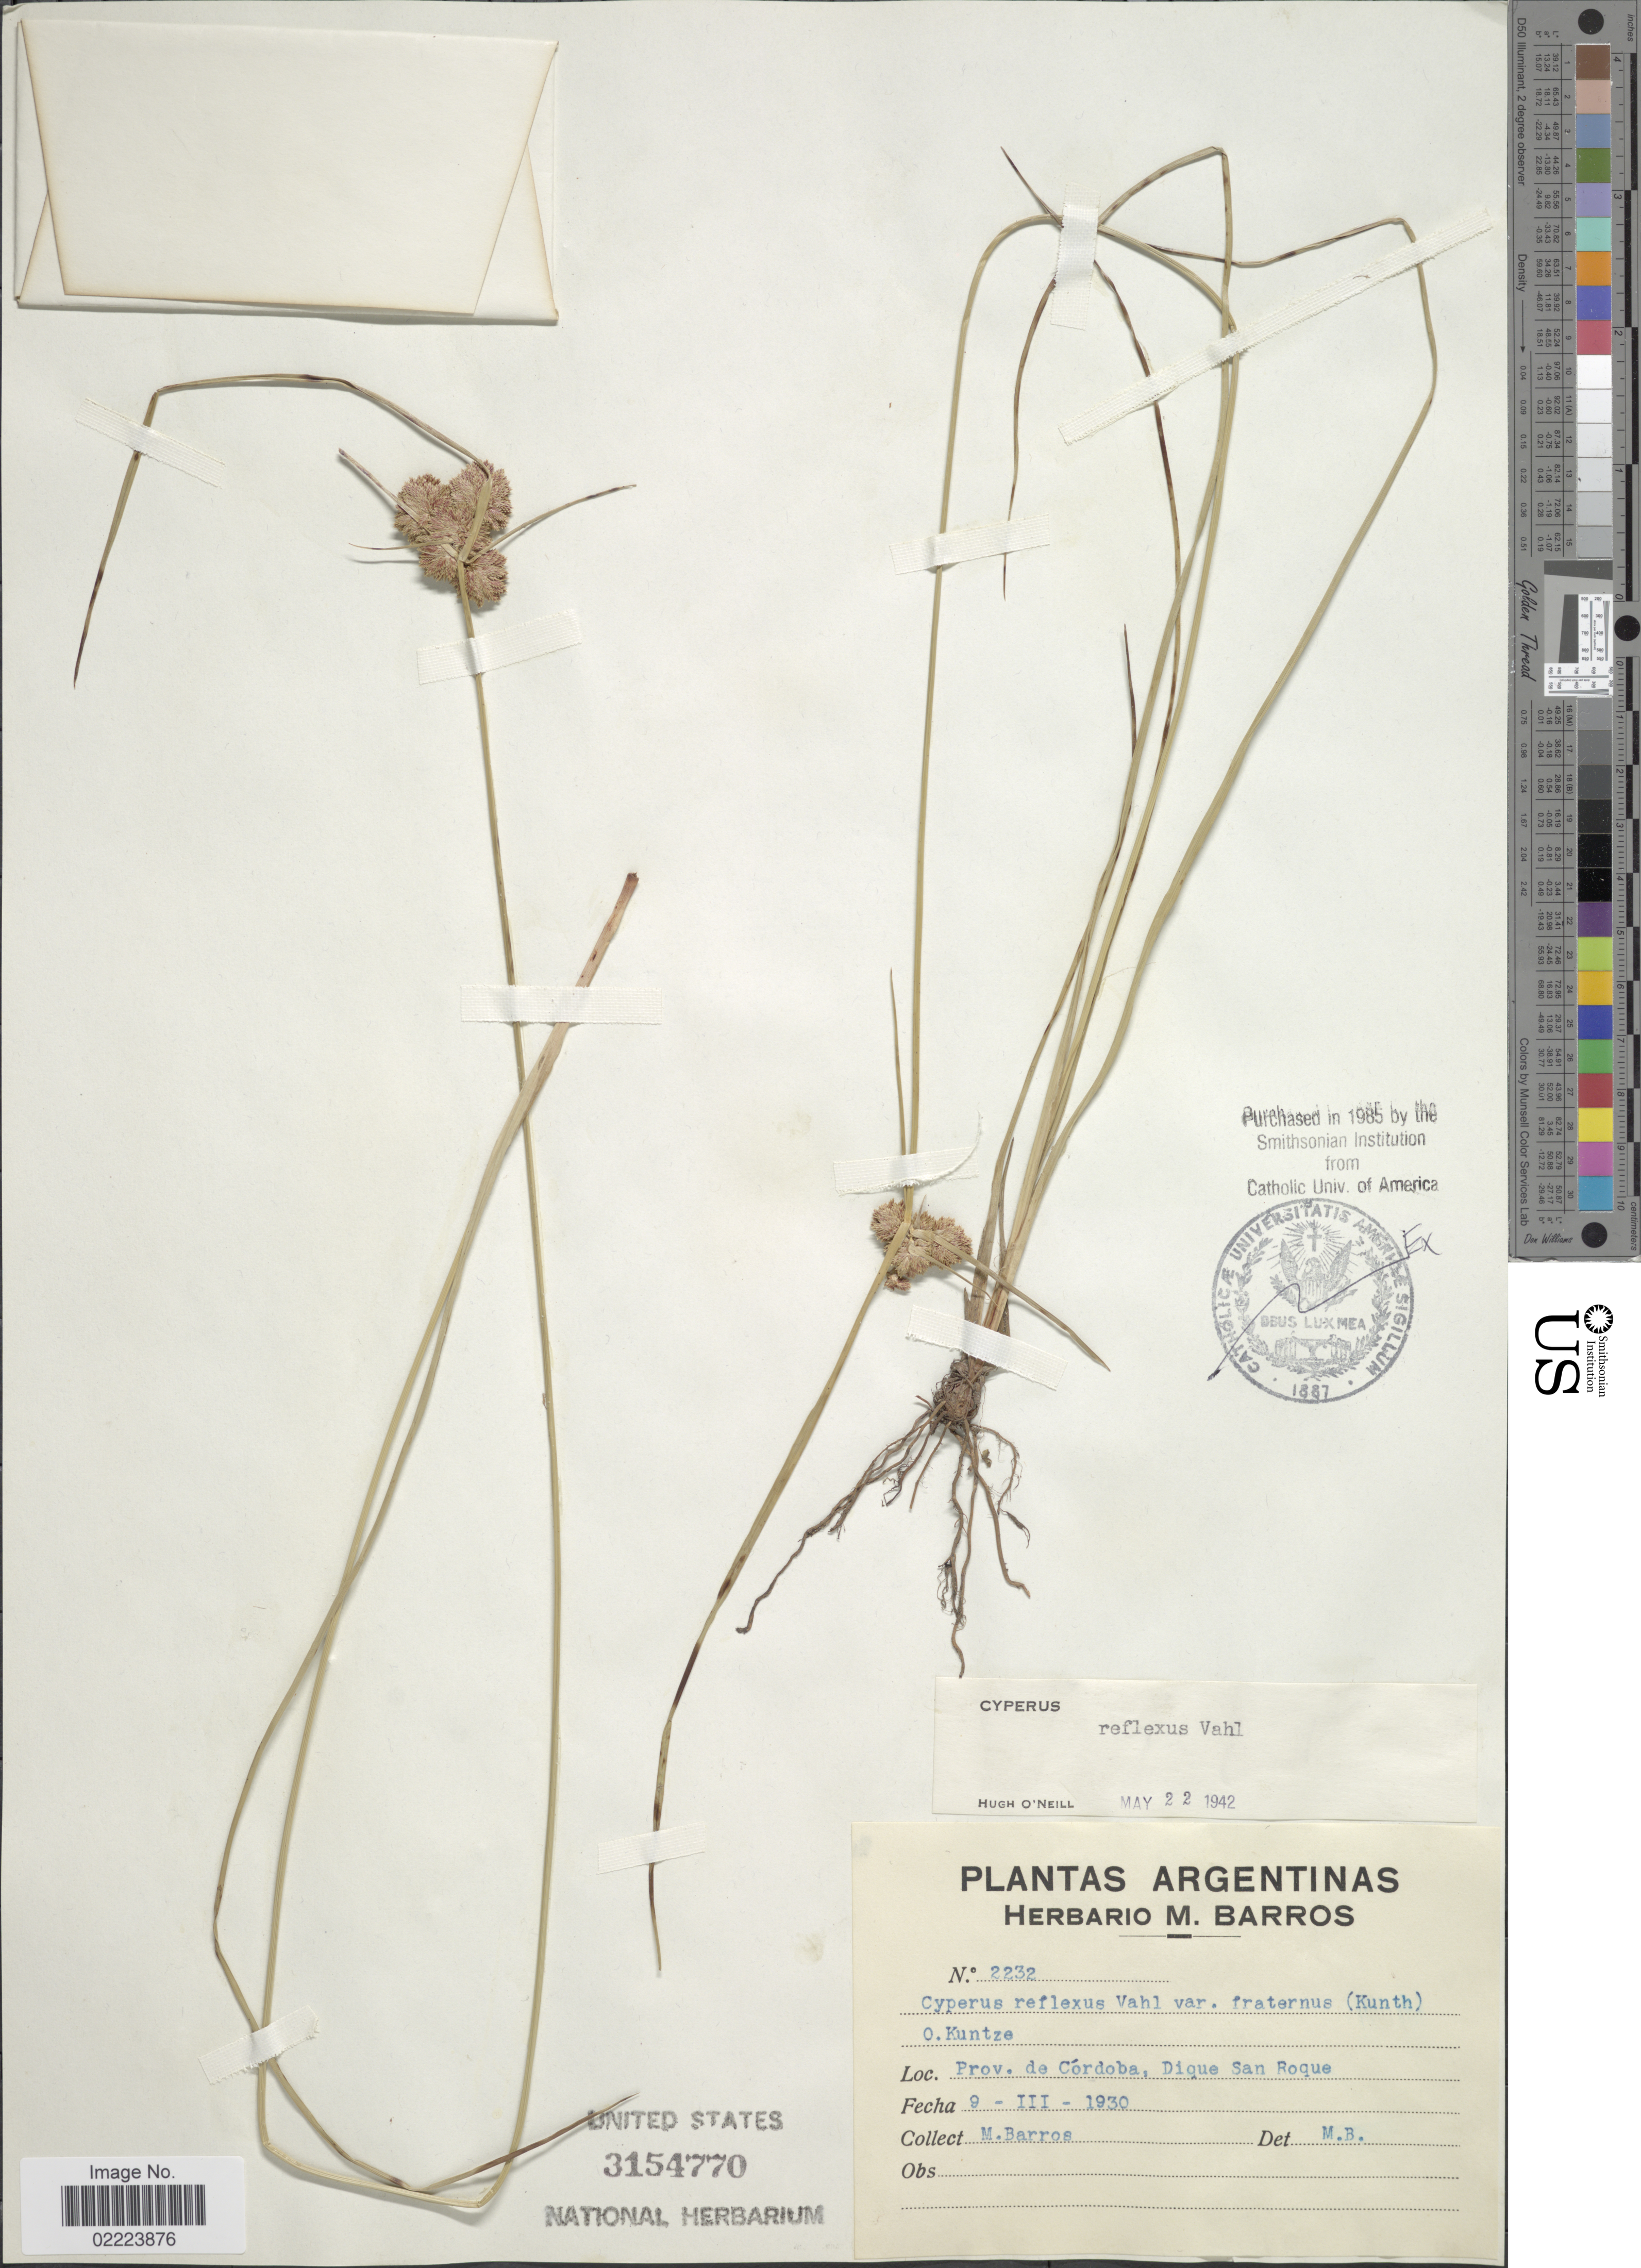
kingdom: Plantae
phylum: Tracheophyta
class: Liliopsida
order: Poales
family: Cyperaceae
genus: Cyperus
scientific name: Cyperus reflexus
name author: Vahl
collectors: M. Barros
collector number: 2232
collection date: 1930-03-09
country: Argentina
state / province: Cordoba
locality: Prov. de Cordoba, Dique San Roque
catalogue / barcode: US 3154770